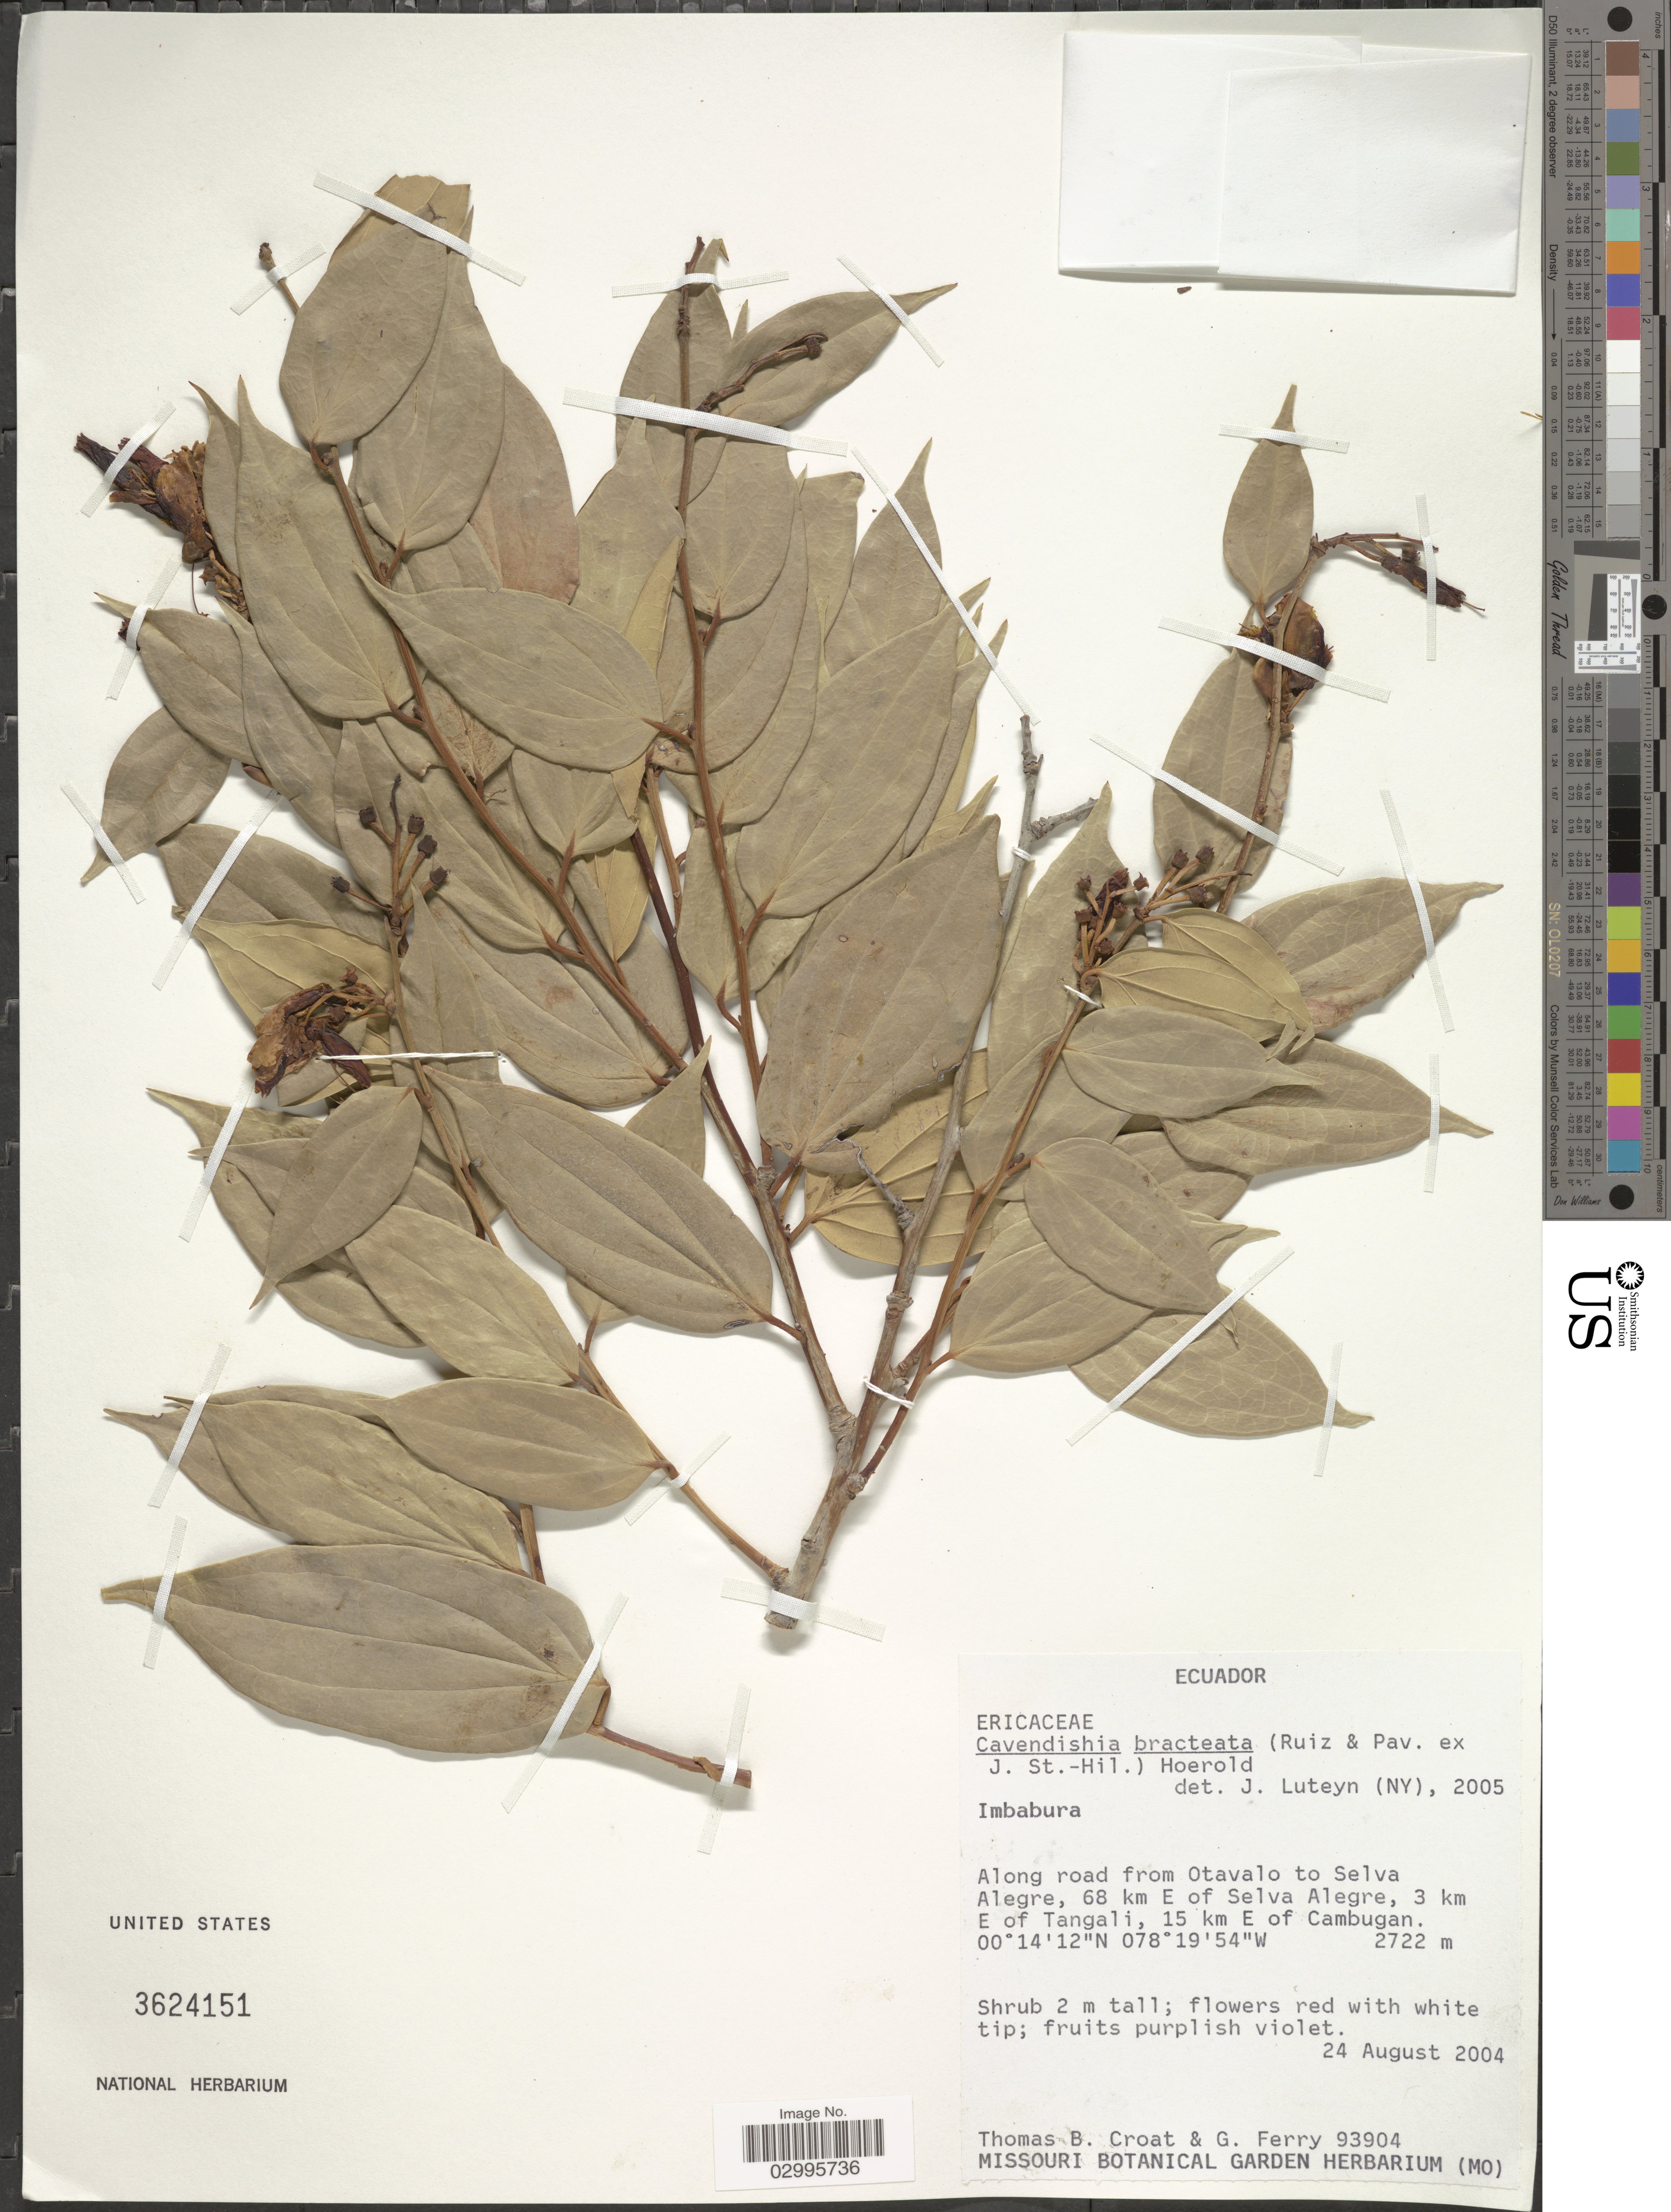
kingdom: Plantae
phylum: Tracheophyta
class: Magnoliopsida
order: Ericales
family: Ericaceae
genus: Cavendishia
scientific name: Cavendishia bracteata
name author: (Ruiz & Pav. ex J. St.-Hil.) Hoerold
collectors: T. B. Croat & G. Ferry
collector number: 93904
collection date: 2004-08-24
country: Ecuador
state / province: Imbabura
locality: Along road from Otavalo to Selva Alegre, 68 km E of Selva Alegre, 3 km E of Tangali, 15 km E of Cambugan.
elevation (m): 2722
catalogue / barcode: US 3624151